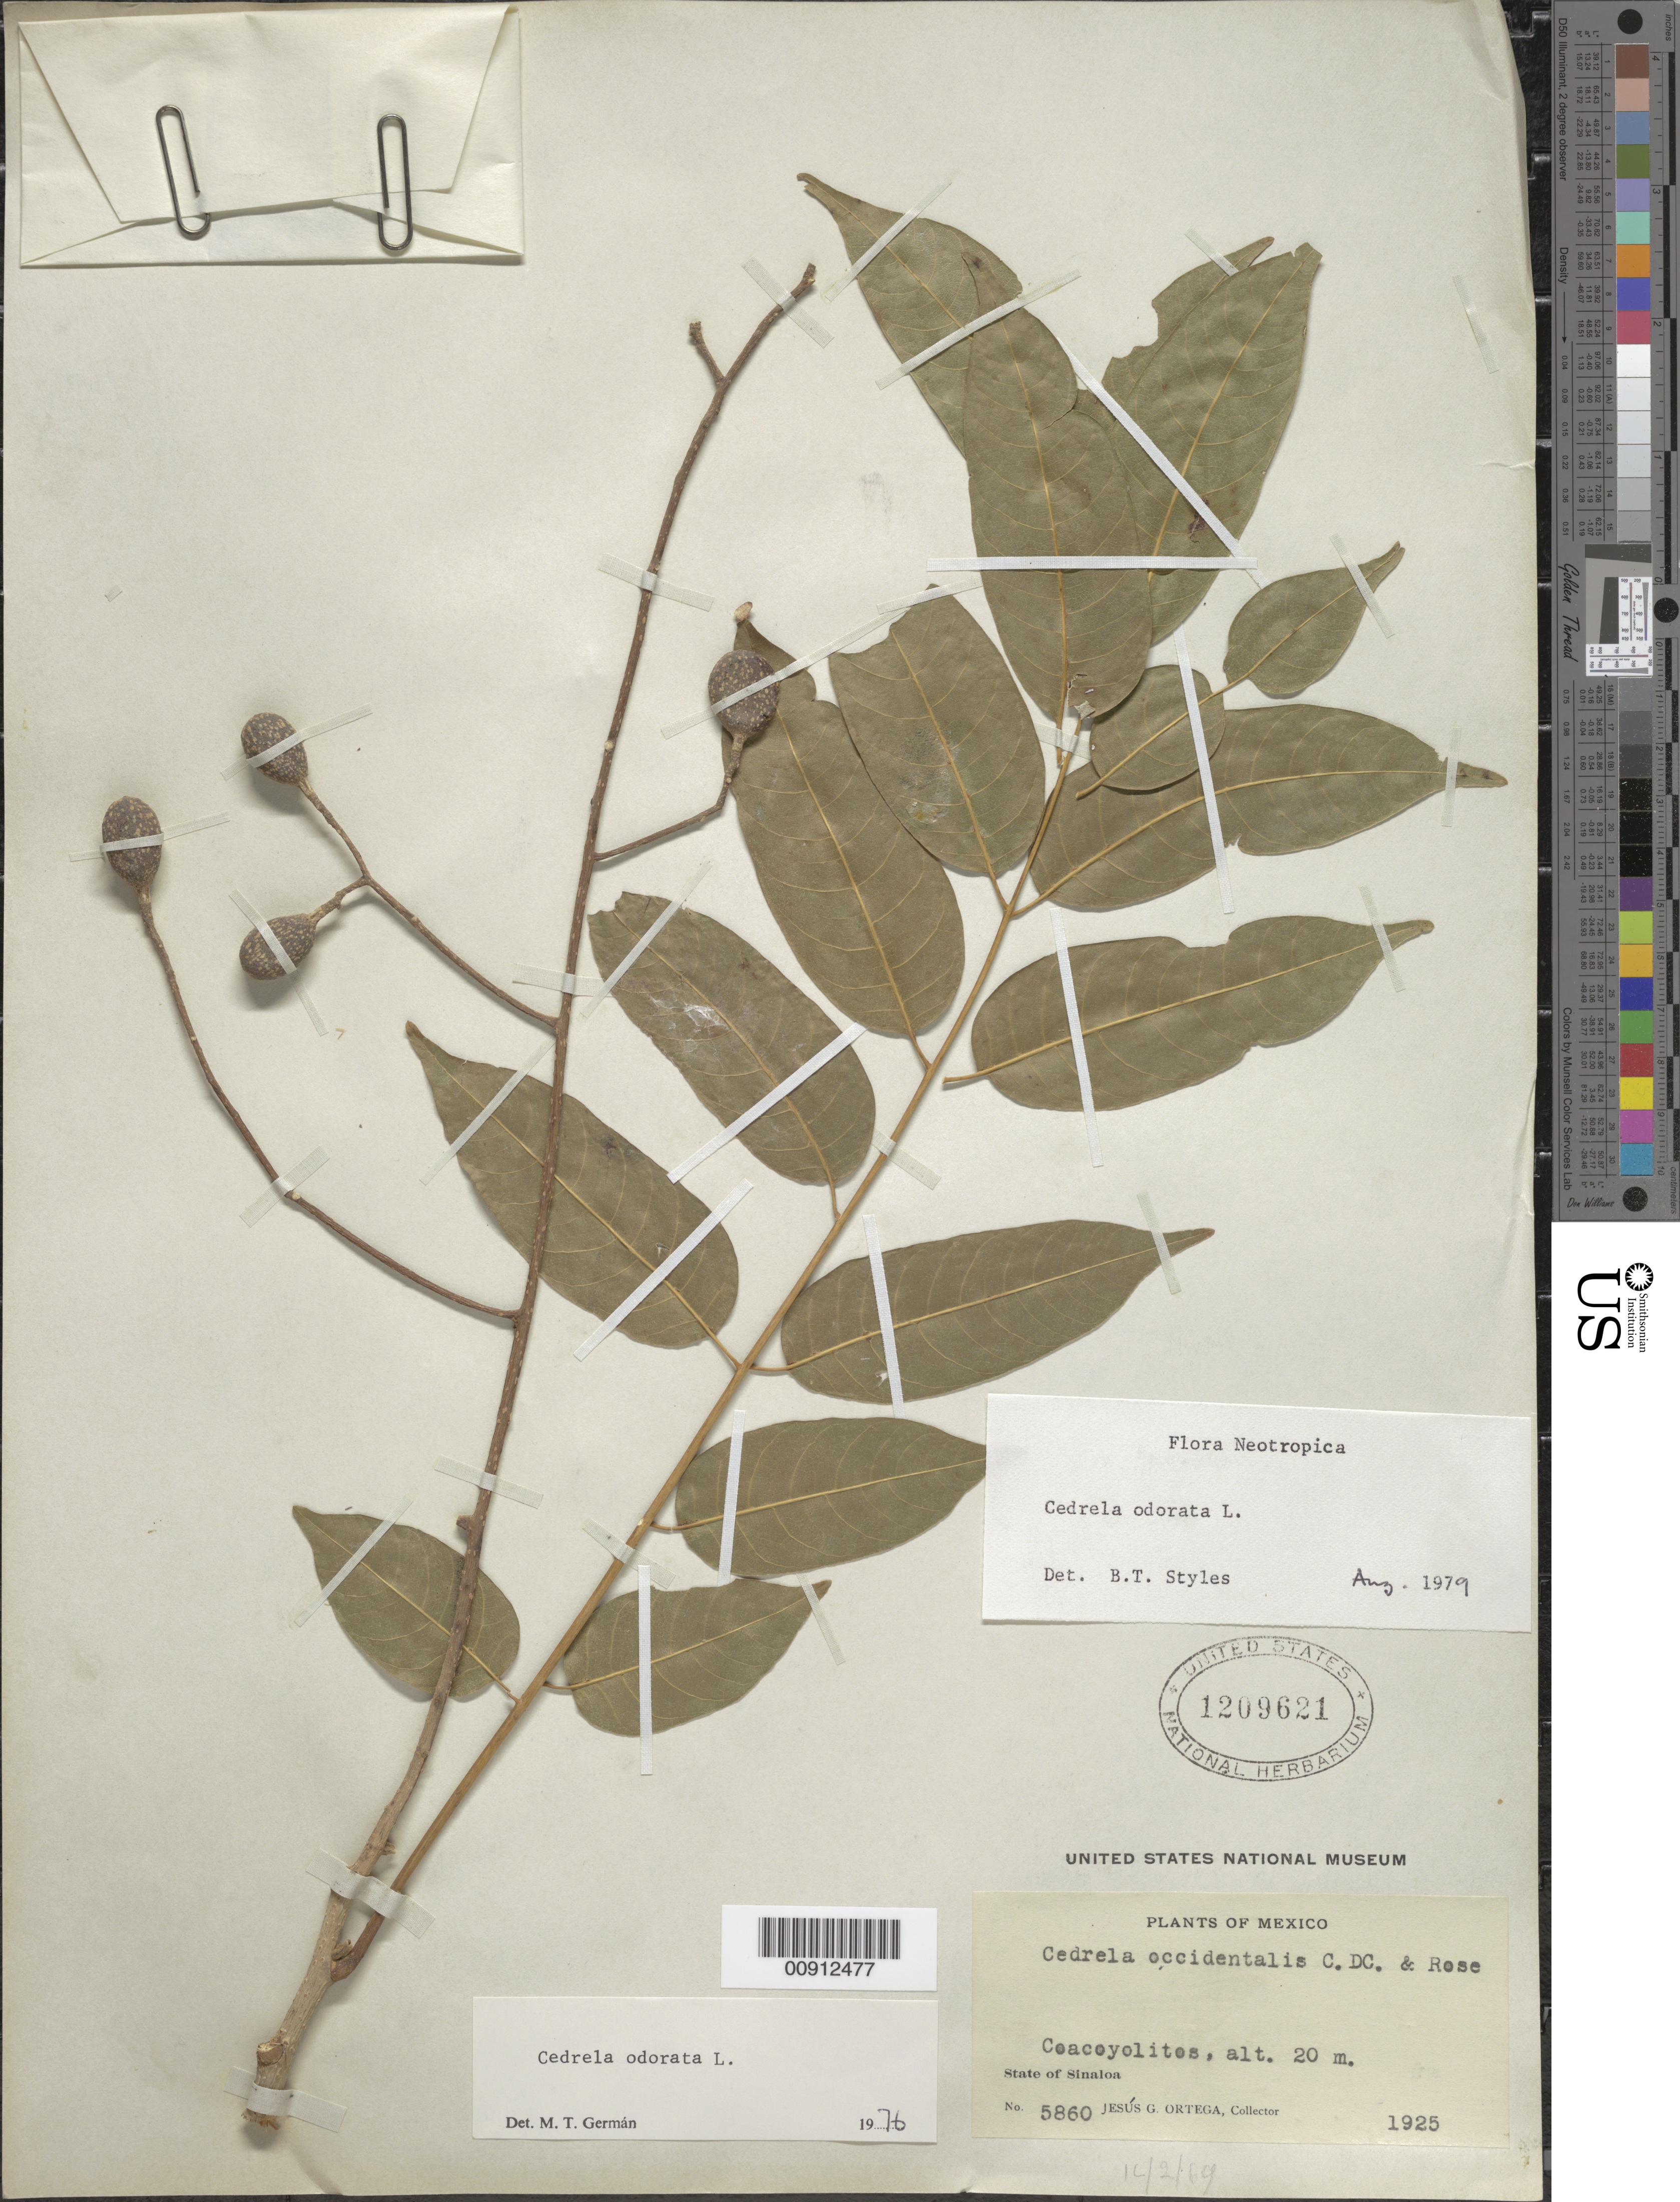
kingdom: Plantae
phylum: Tracheophyta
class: Magnoliopsida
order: Sapindales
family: Meliaceae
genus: Cedrela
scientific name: Cedrela odorata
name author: L.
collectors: J. Ortega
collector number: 5860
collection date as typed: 1925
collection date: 1925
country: Mexico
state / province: Sinaloa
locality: Coacoyolitos, State of Sinaloa.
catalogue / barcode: US 1209621